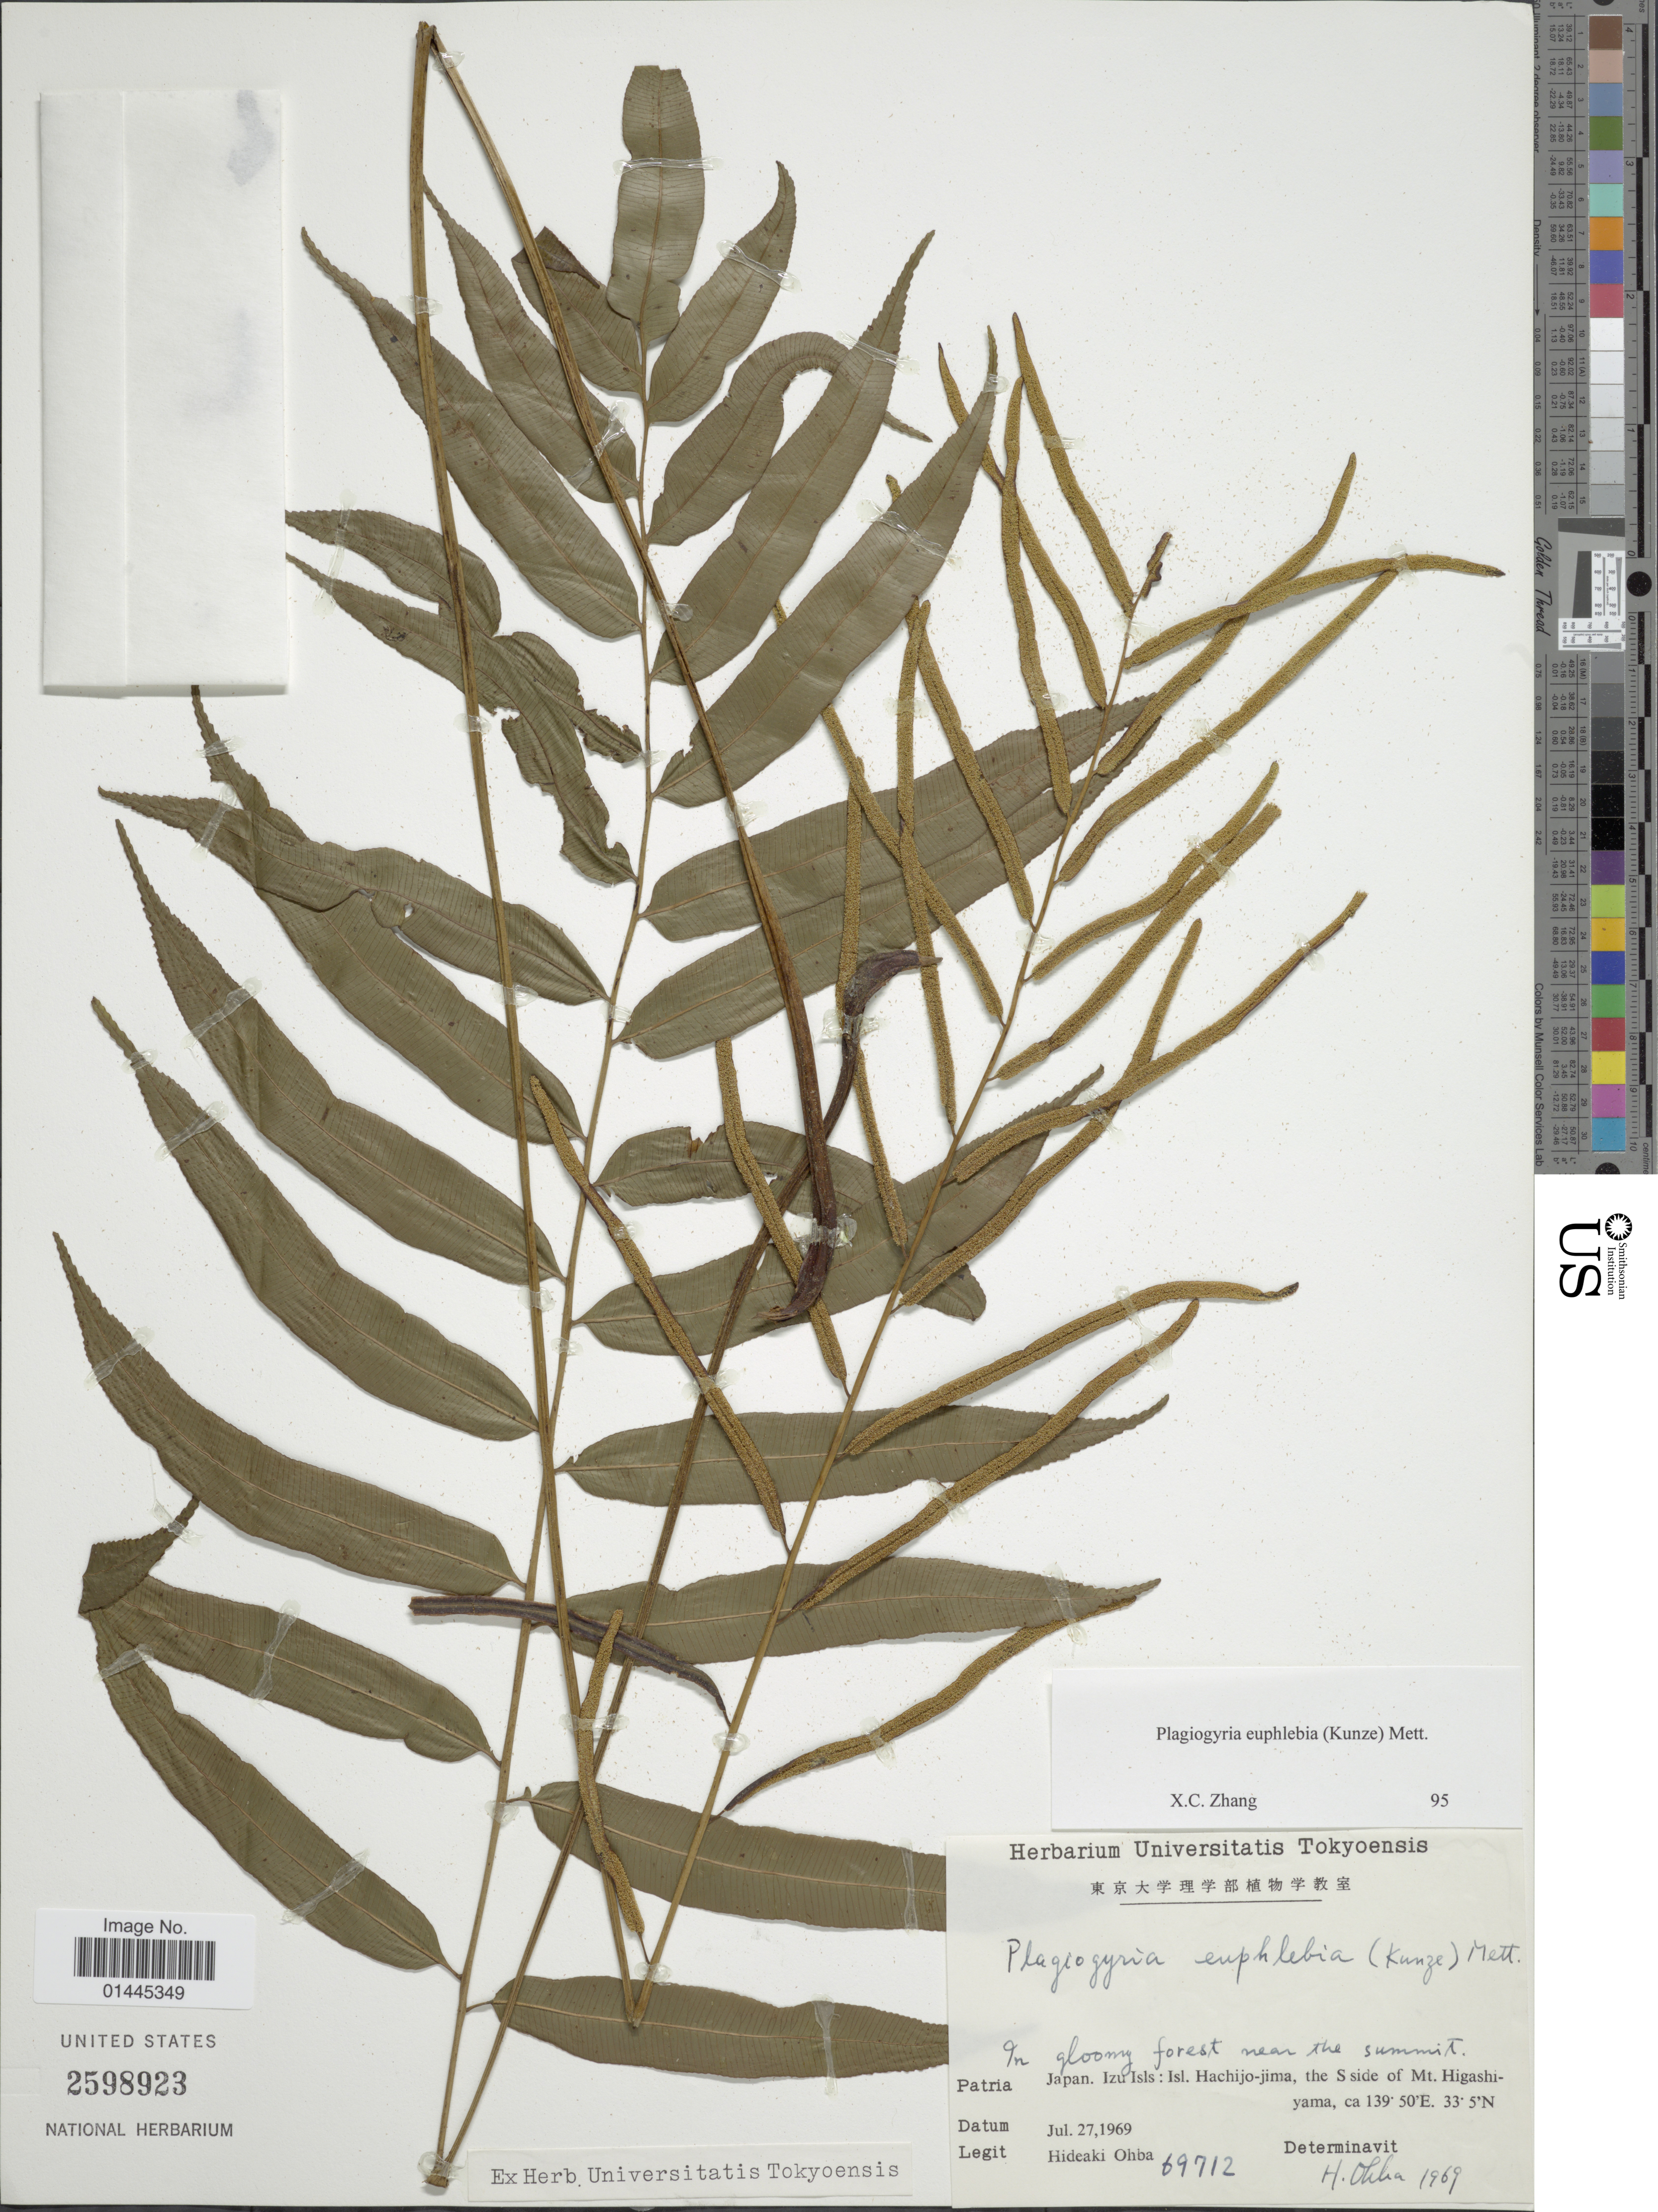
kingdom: Plantae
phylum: Tracheophyta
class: Polypodiopsida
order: Cyatheales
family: Plagiogyriaceae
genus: Plagiogyria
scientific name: Plagiogyria euphlebia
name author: (Kunze) Mett.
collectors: H. Ohba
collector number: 69712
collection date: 1969-07-27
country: Japan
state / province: Tokyo, Federal City of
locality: Near the summit, Izu Isls: Isl. Hachijo-jima, the S side of Mt. Higashiyama.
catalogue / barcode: US 2598923